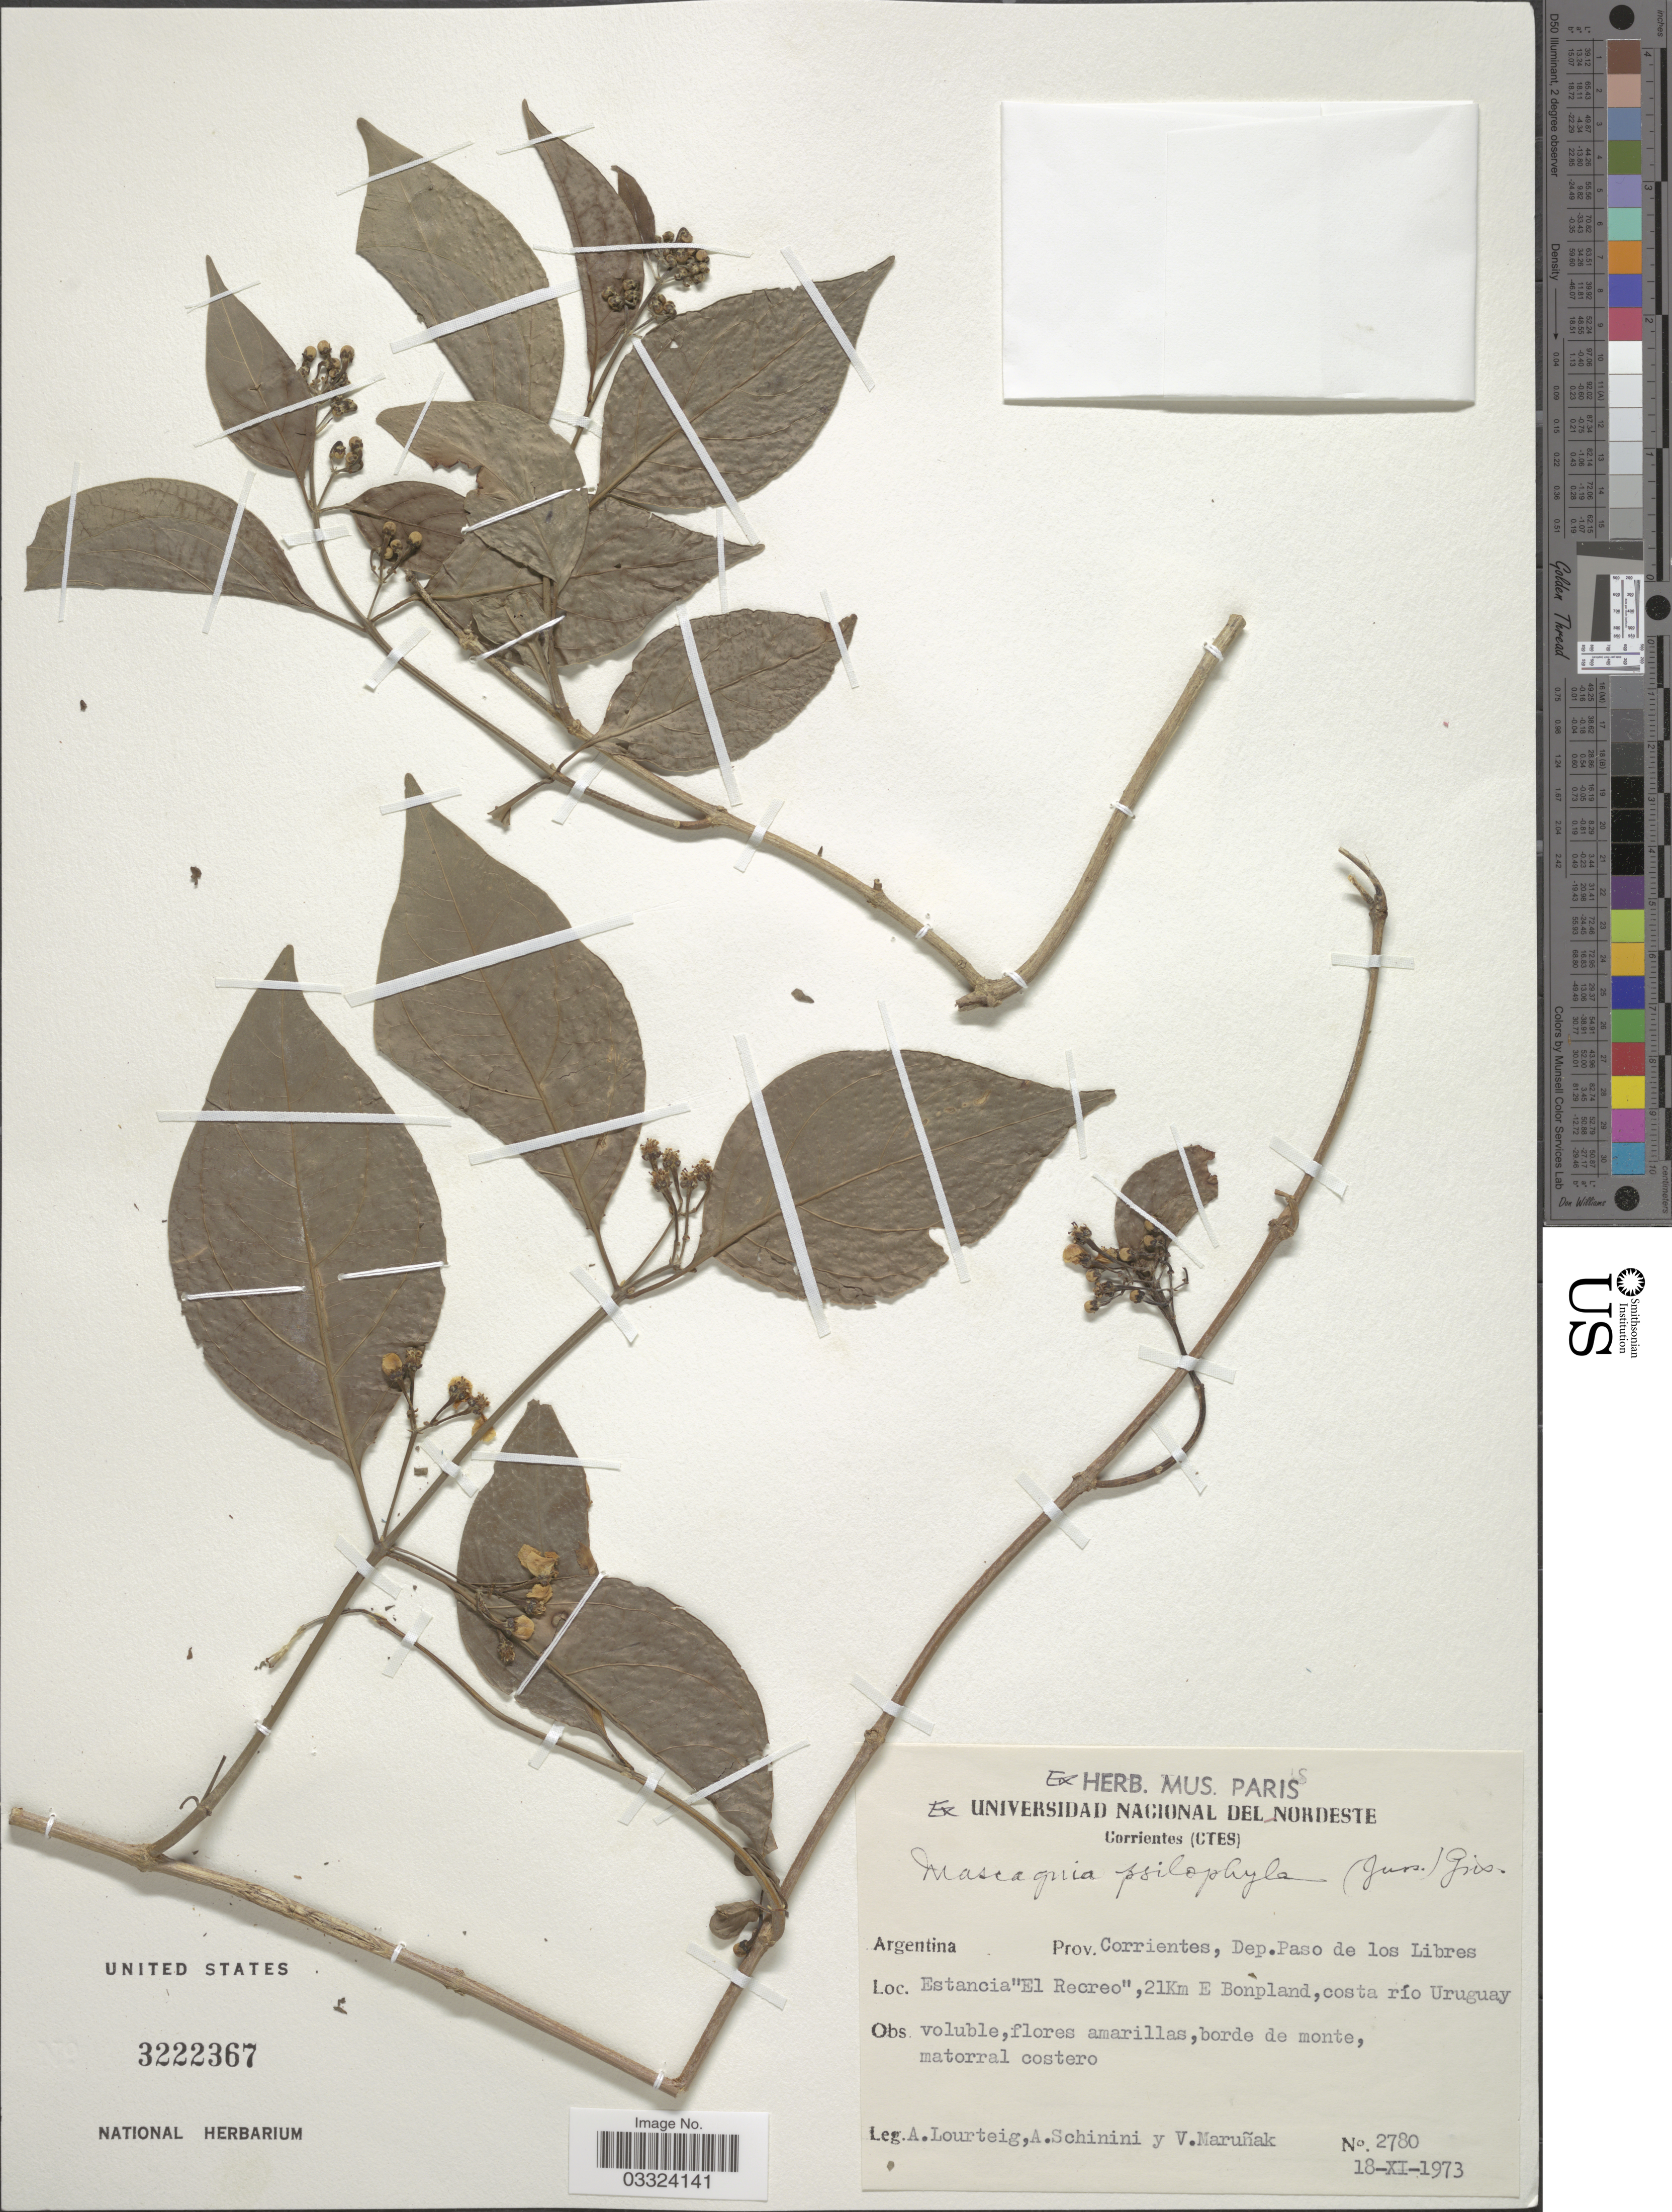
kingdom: Plantae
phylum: Tracheophyta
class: Magnoliopsida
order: Malpighiales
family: Malpighiaceae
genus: Callaeum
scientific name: Callaeum psilophyllum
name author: (A. Juss.) D.M. Johnson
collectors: A. Lourteig, A. Schinini & V. Maruñak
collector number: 2780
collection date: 1973-11-18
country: Argentina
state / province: Corrientes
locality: Dep. Paso de los Libres. Estancia "El Recreo", 21Km E Bonpland, costa río Uruguay.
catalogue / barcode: US 3222367